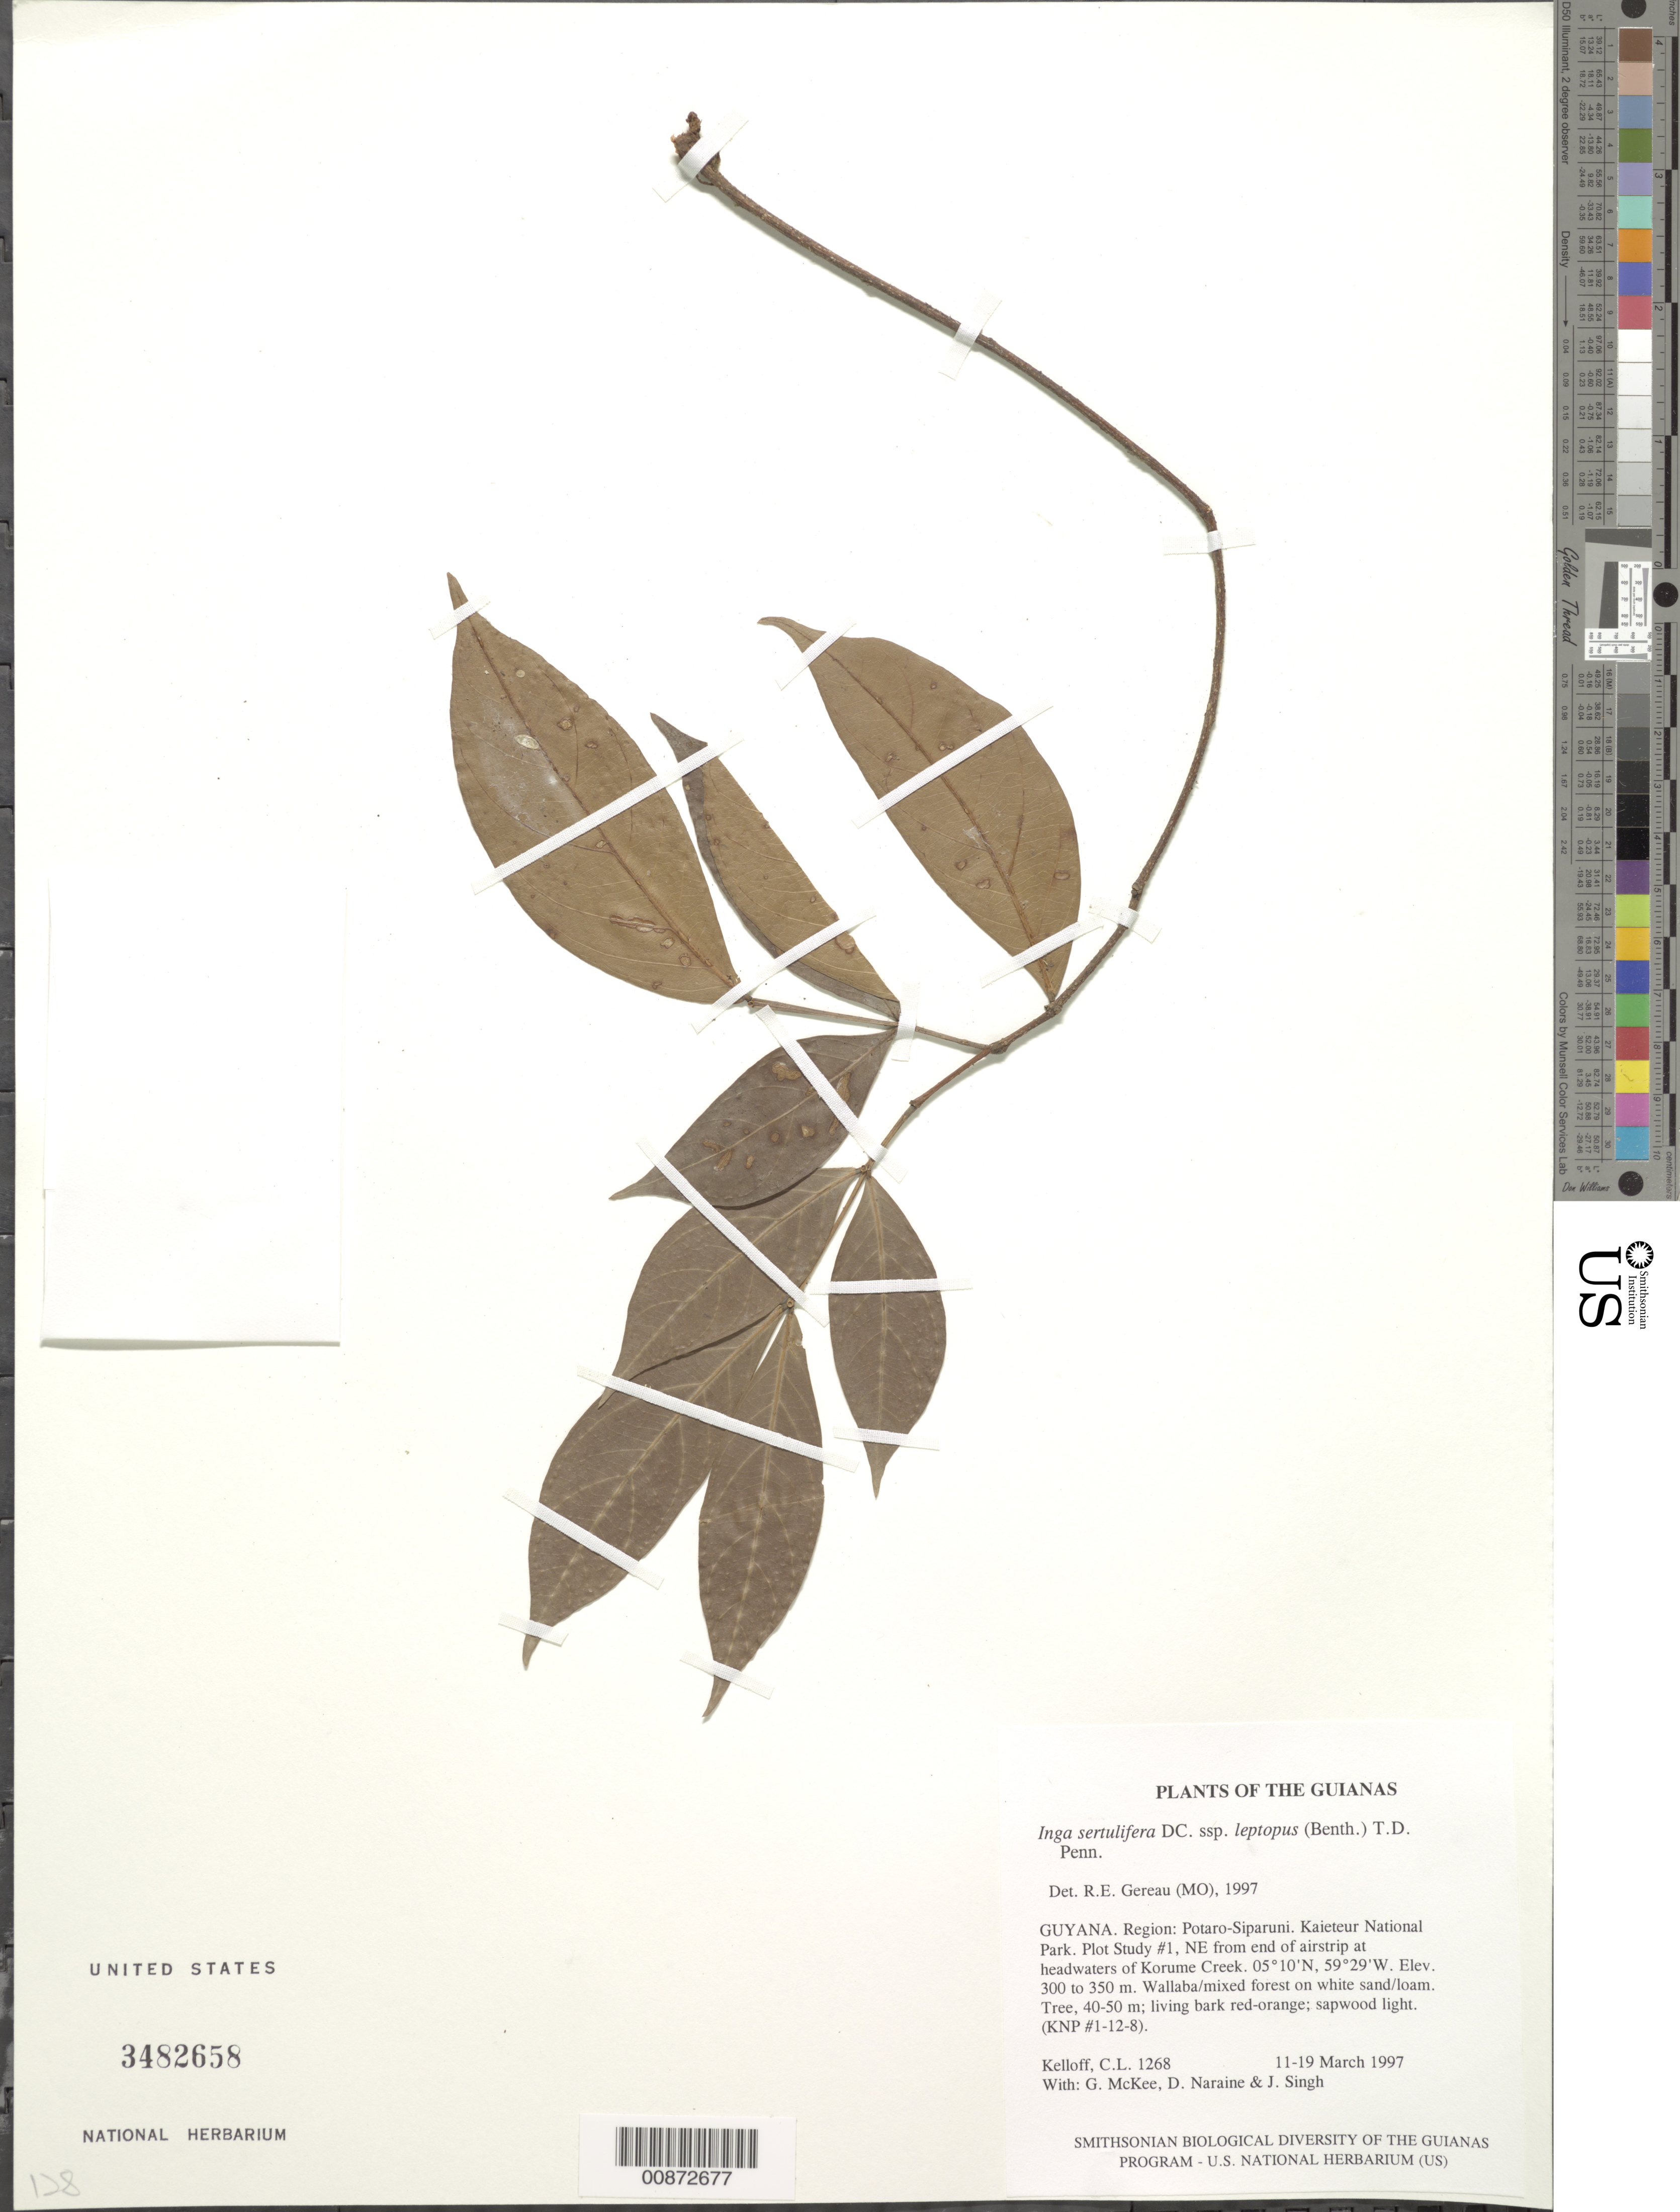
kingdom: Plantae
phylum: Tracheophyta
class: Magnoliopsida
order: Fabales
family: Fabaceae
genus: Inga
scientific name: Inga sertulifera subsp. leptopus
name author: (Benth.) T.D. Penn.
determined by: Gereau, R. E.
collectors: C. L. Kelloff, G. S. McKee, D. Naraine & J. Singh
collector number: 1268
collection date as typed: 11-19 March 1997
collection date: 1997-03-11/1997-03-19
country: Guyana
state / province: Potaro-Siparuni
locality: Kaieteur National Park. Plot Study #1, NE from end of airstrip at headwaters of Korume Creek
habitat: Wallaba/mixed forest on white sand/loam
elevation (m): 300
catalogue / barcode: US 3482658